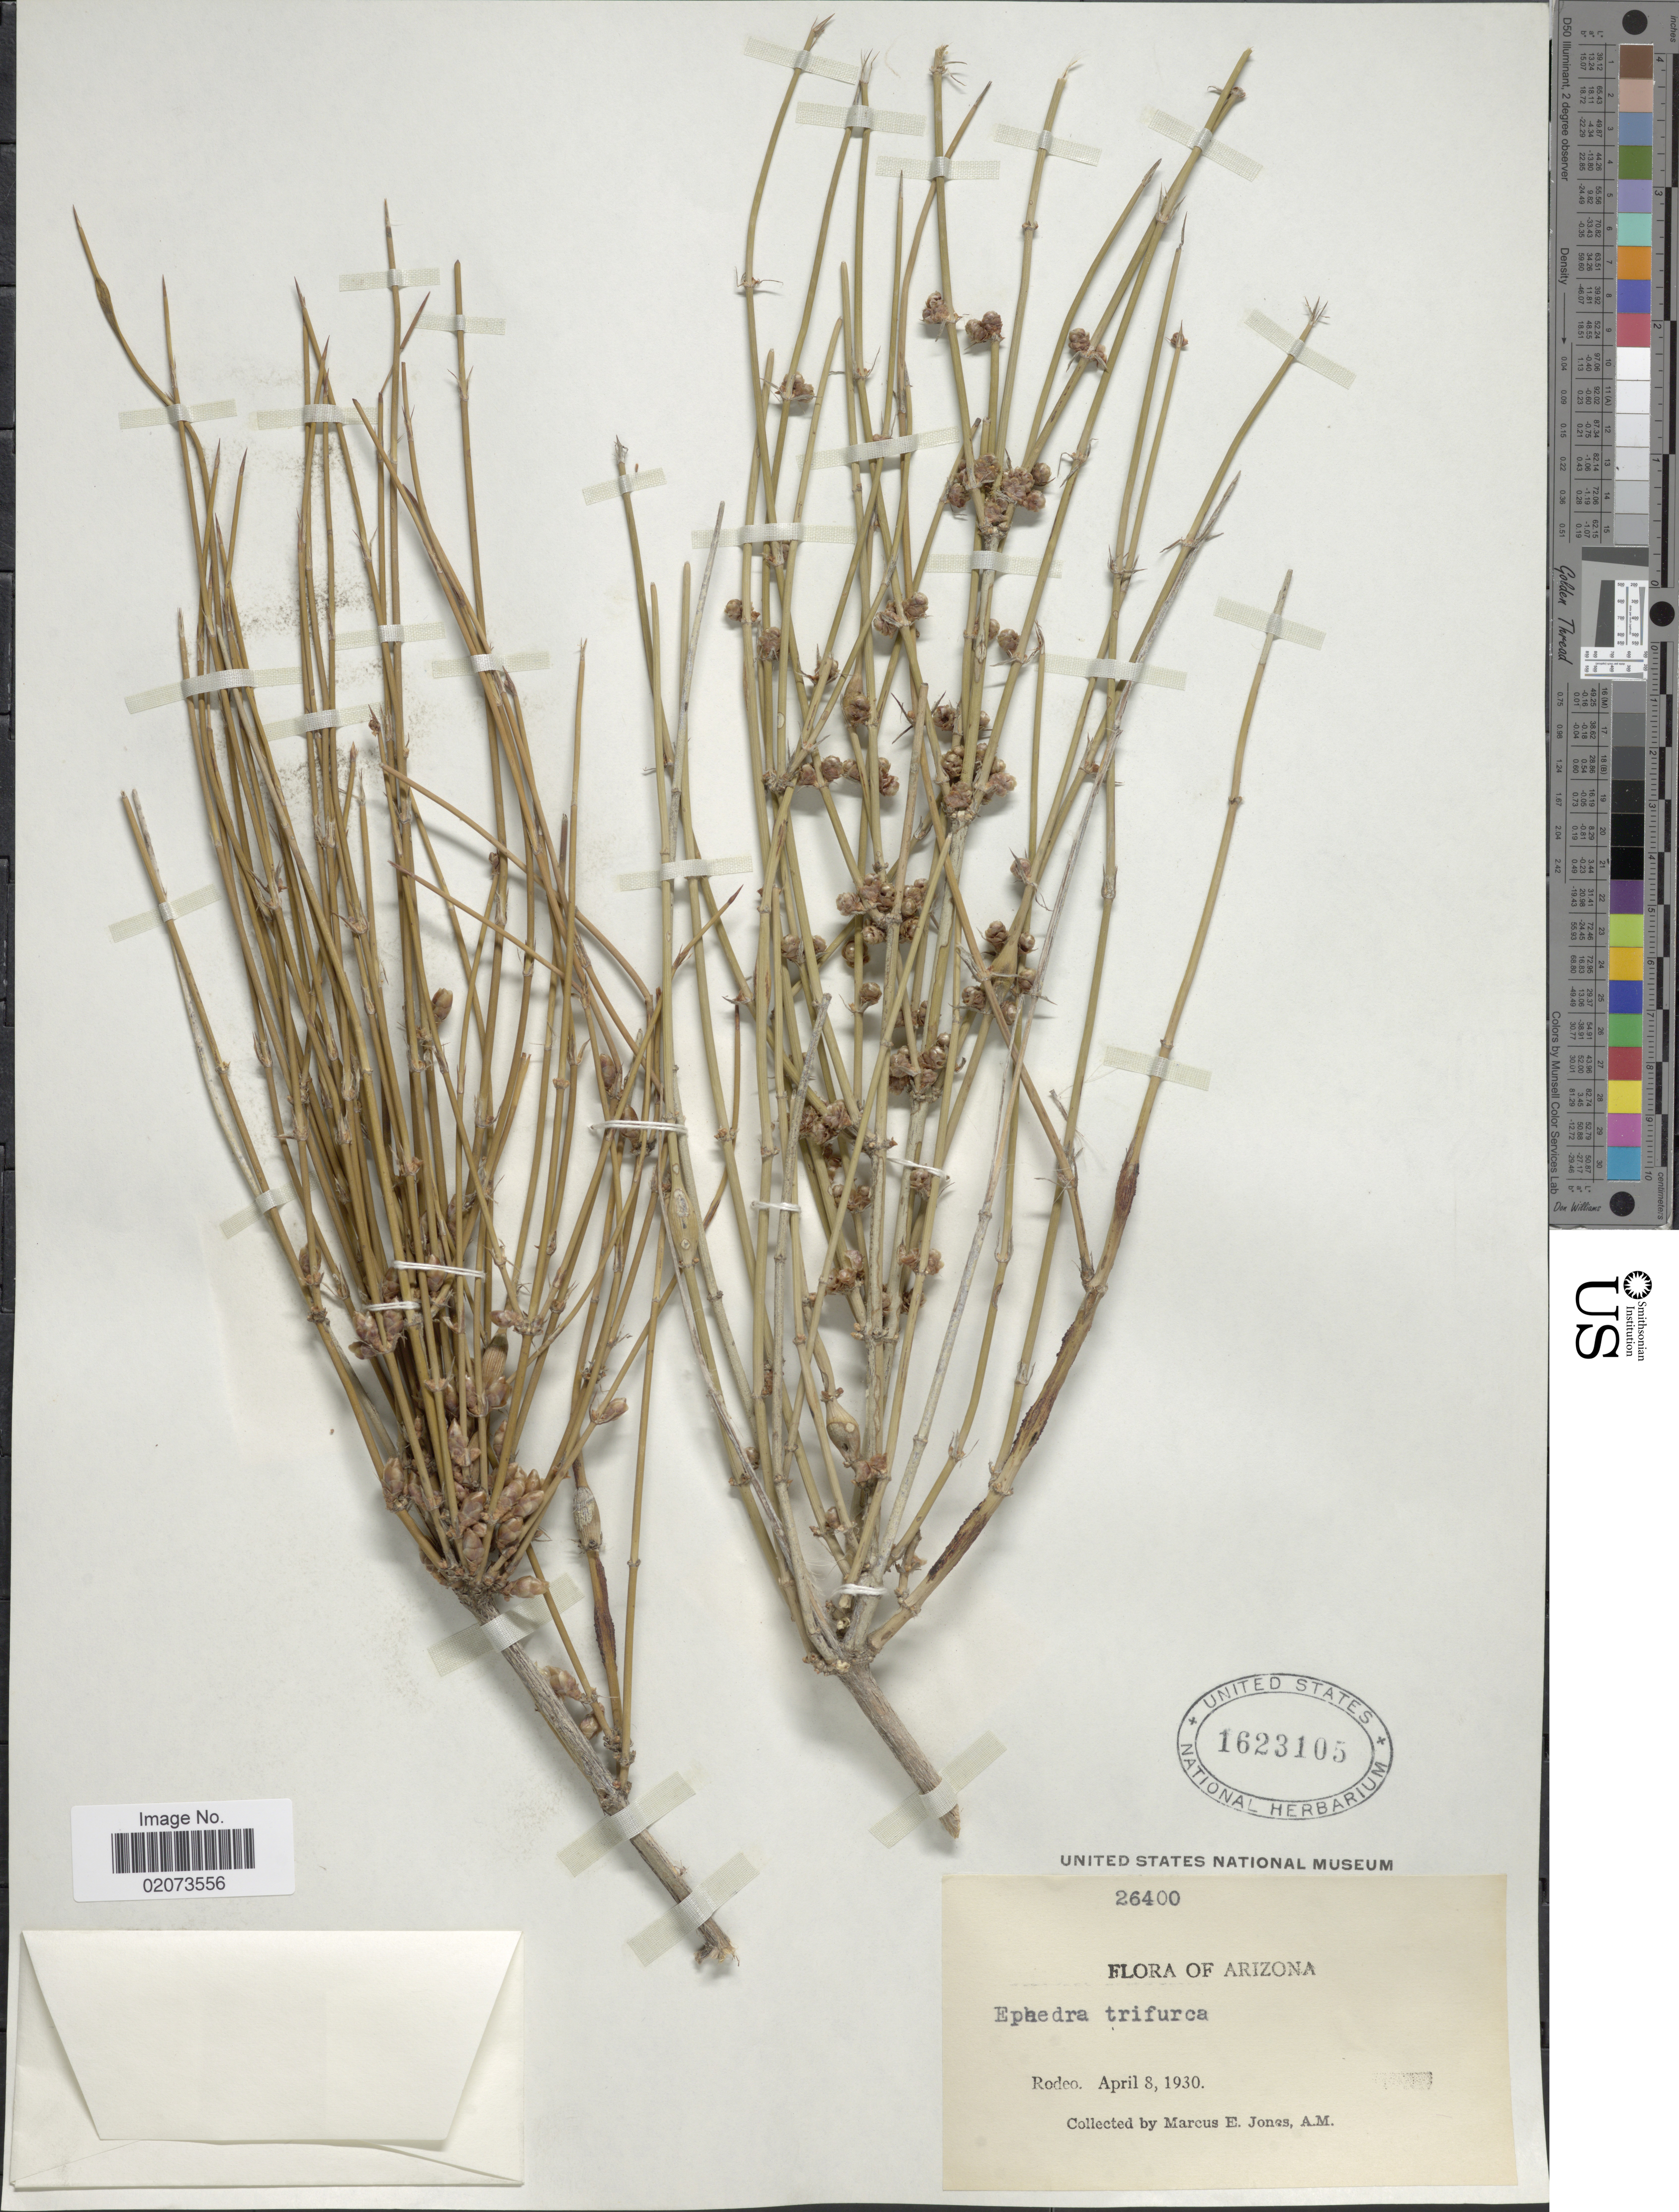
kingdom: Plantae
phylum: Tracheophyta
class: Gnetopsida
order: Ephedrales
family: Ephedraceae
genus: Ephedra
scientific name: Ephedra trifurca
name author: Torr. ex S. Watson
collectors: M. E. Jones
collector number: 26400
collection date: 1930-04-08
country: United States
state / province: Arizona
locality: Rodeo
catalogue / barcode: US 1623105